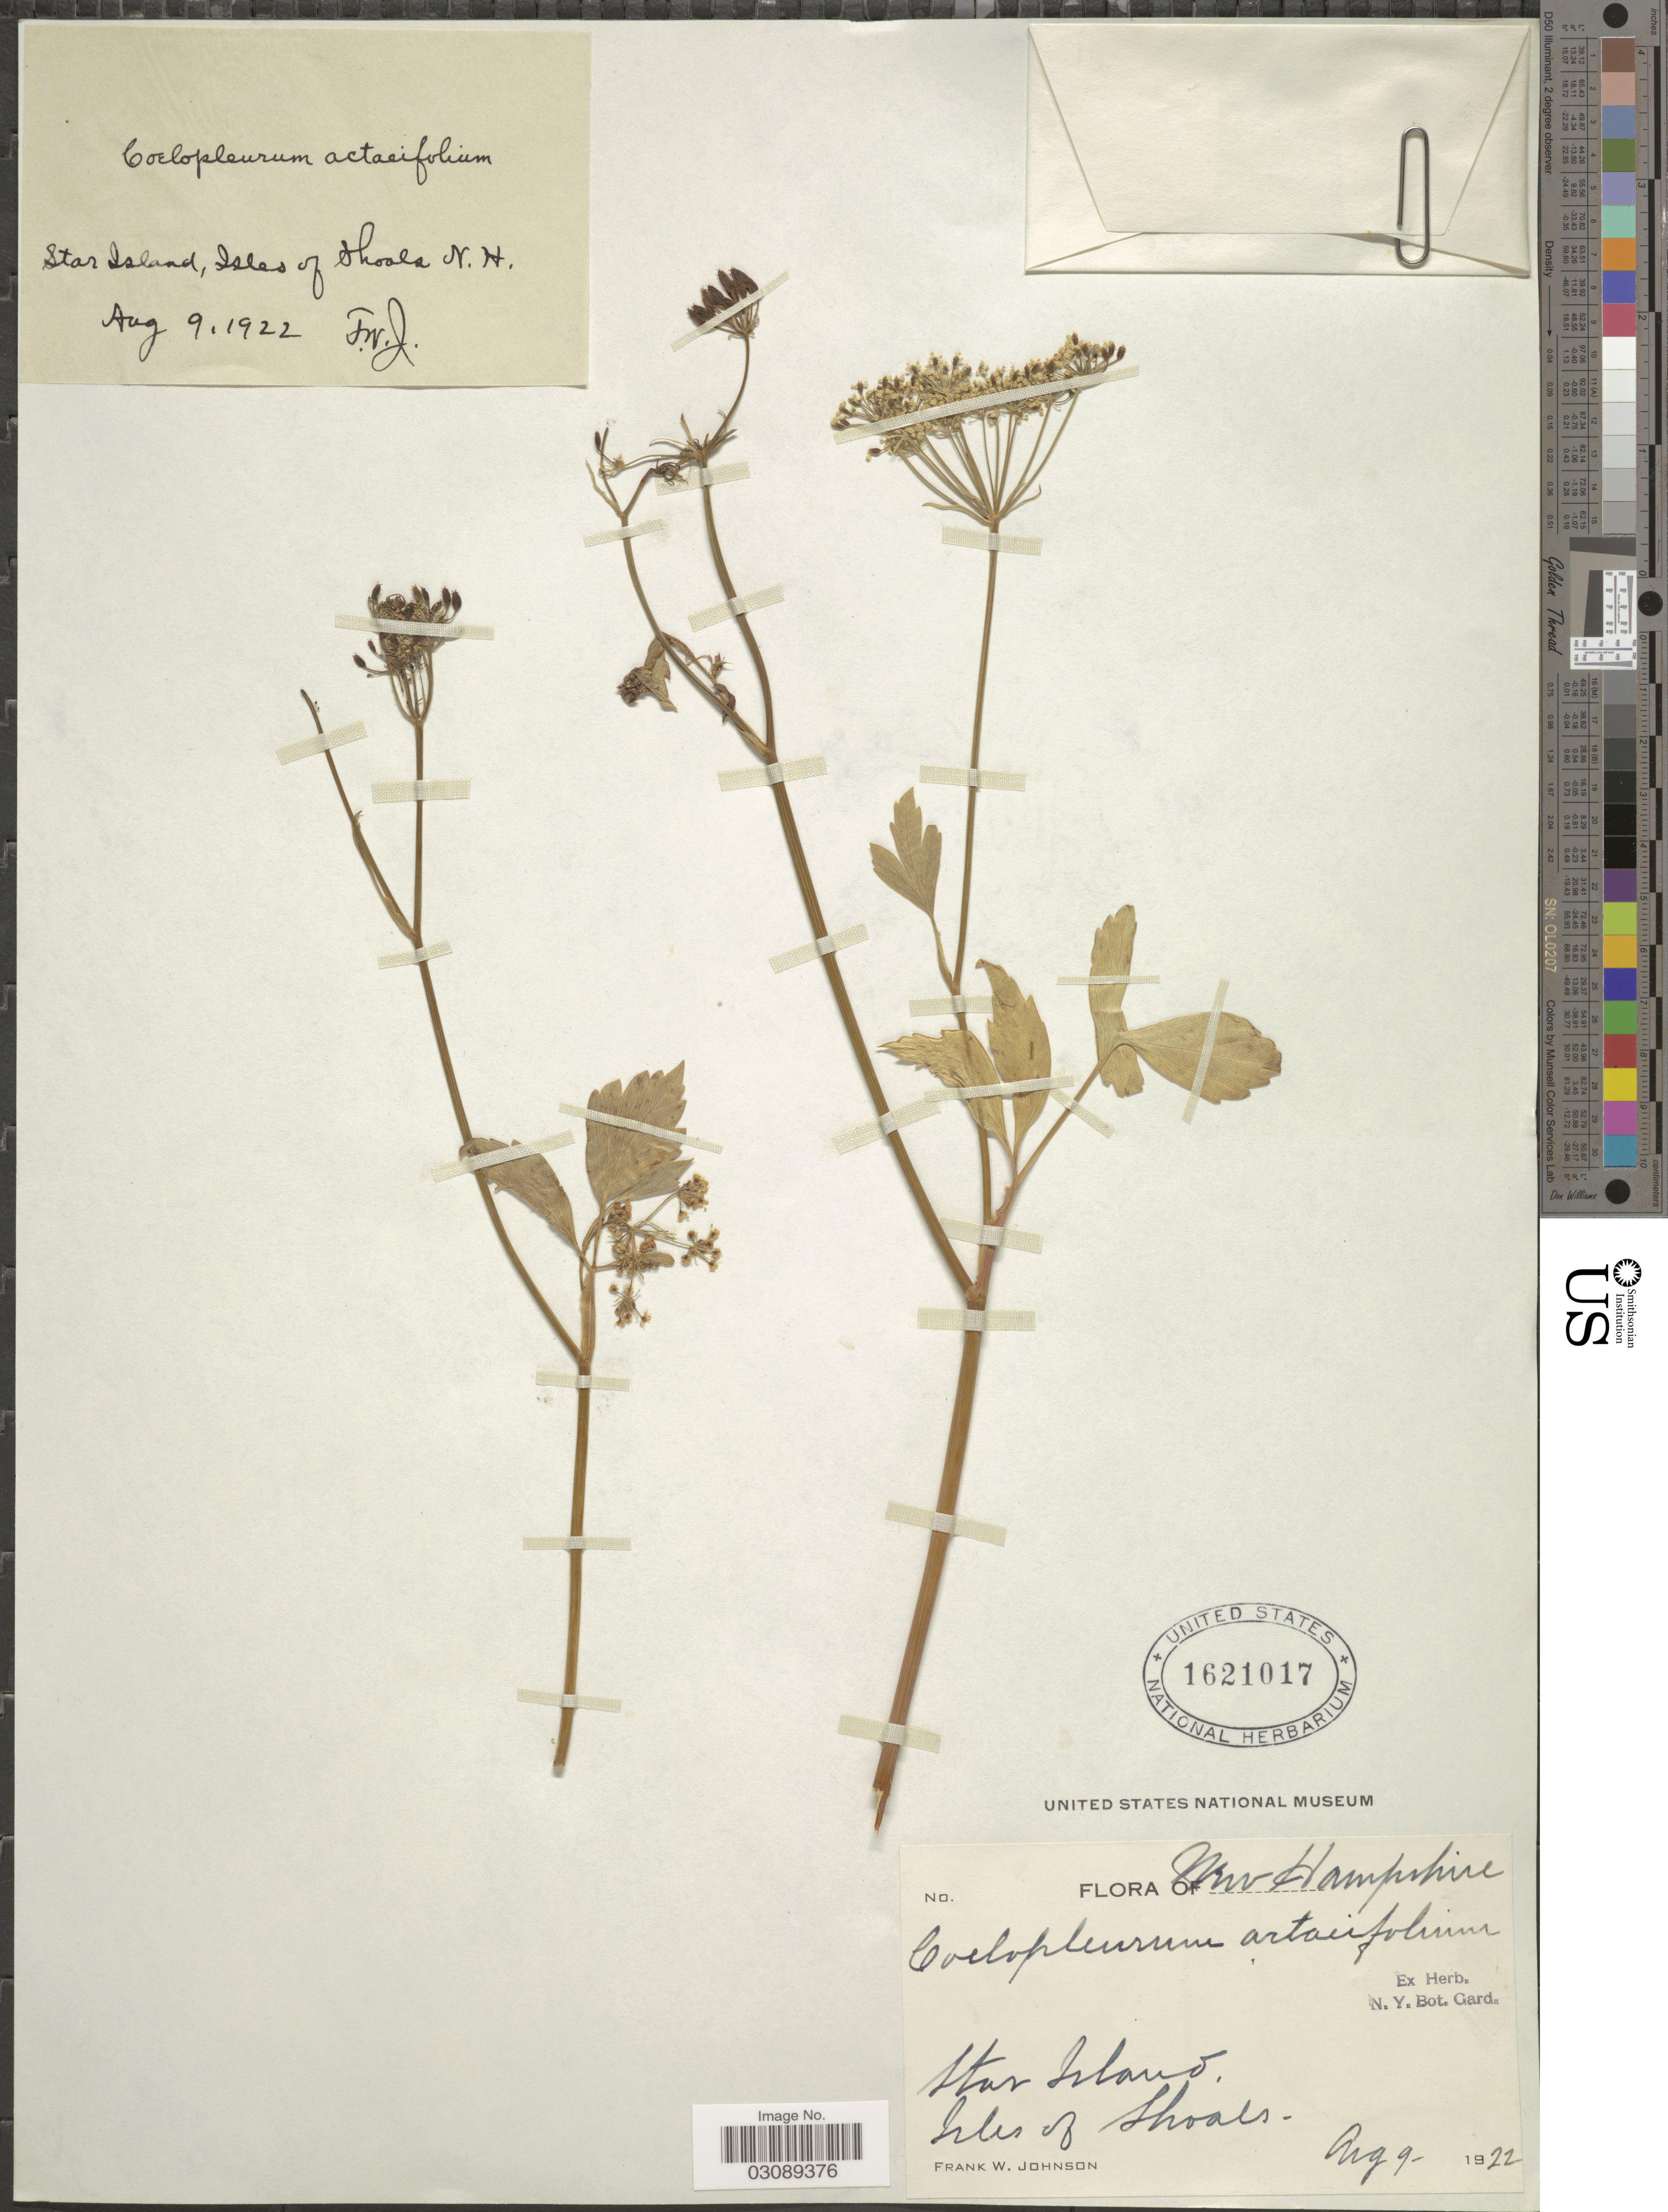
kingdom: Plantae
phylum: Tracheophyta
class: Magnoliopsida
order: Apiales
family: Apiaceae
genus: Coelopleurum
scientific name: Coelopleurum actaeifolium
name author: (Michx.) J.M. Coult. & Rose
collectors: F. W. Johnson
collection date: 1922-08-09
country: United States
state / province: New Hampshire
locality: Star Island. Isles of Shoals.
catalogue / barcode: US 1621017